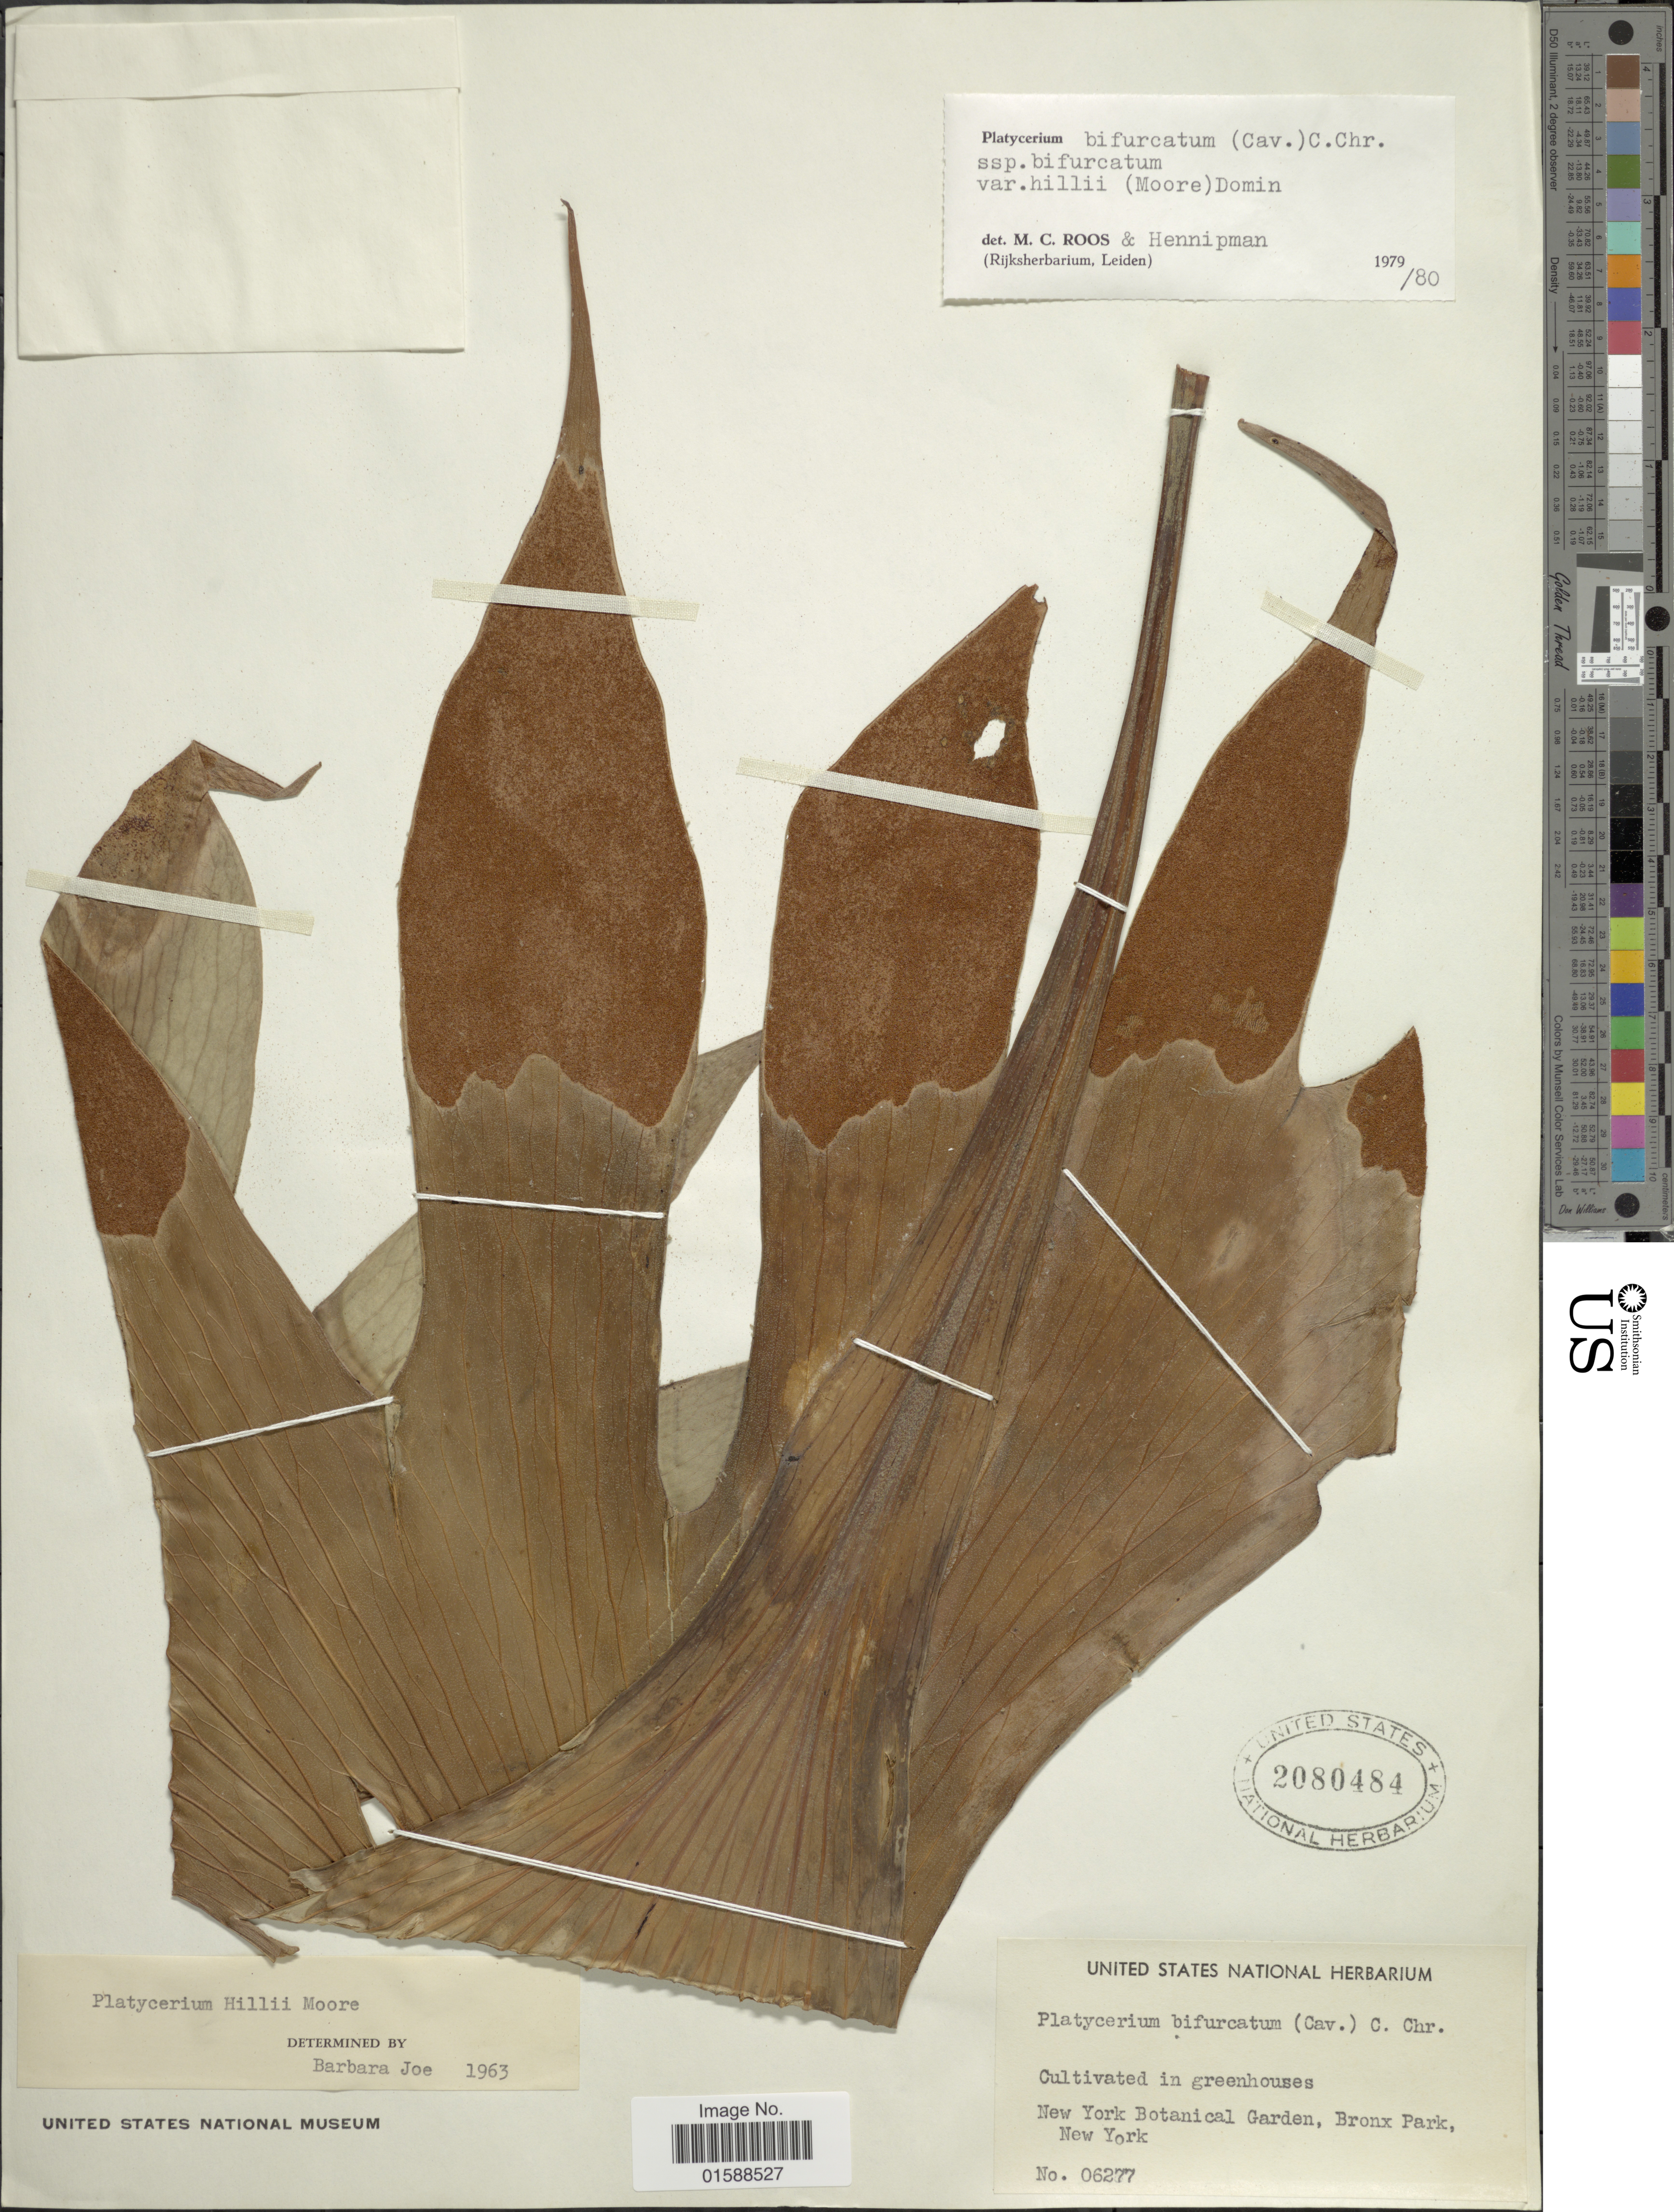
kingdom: Plantae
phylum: Tracheophyta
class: Polypodiopsida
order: Polypodiales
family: Polypodiaceae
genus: Platycerium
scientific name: Platycerium bifurcatum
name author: (Cav.) C. Chr.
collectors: Facchini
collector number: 06277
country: United States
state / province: New York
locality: New York Botanical Garden, Bronx Park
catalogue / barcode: US 2080484